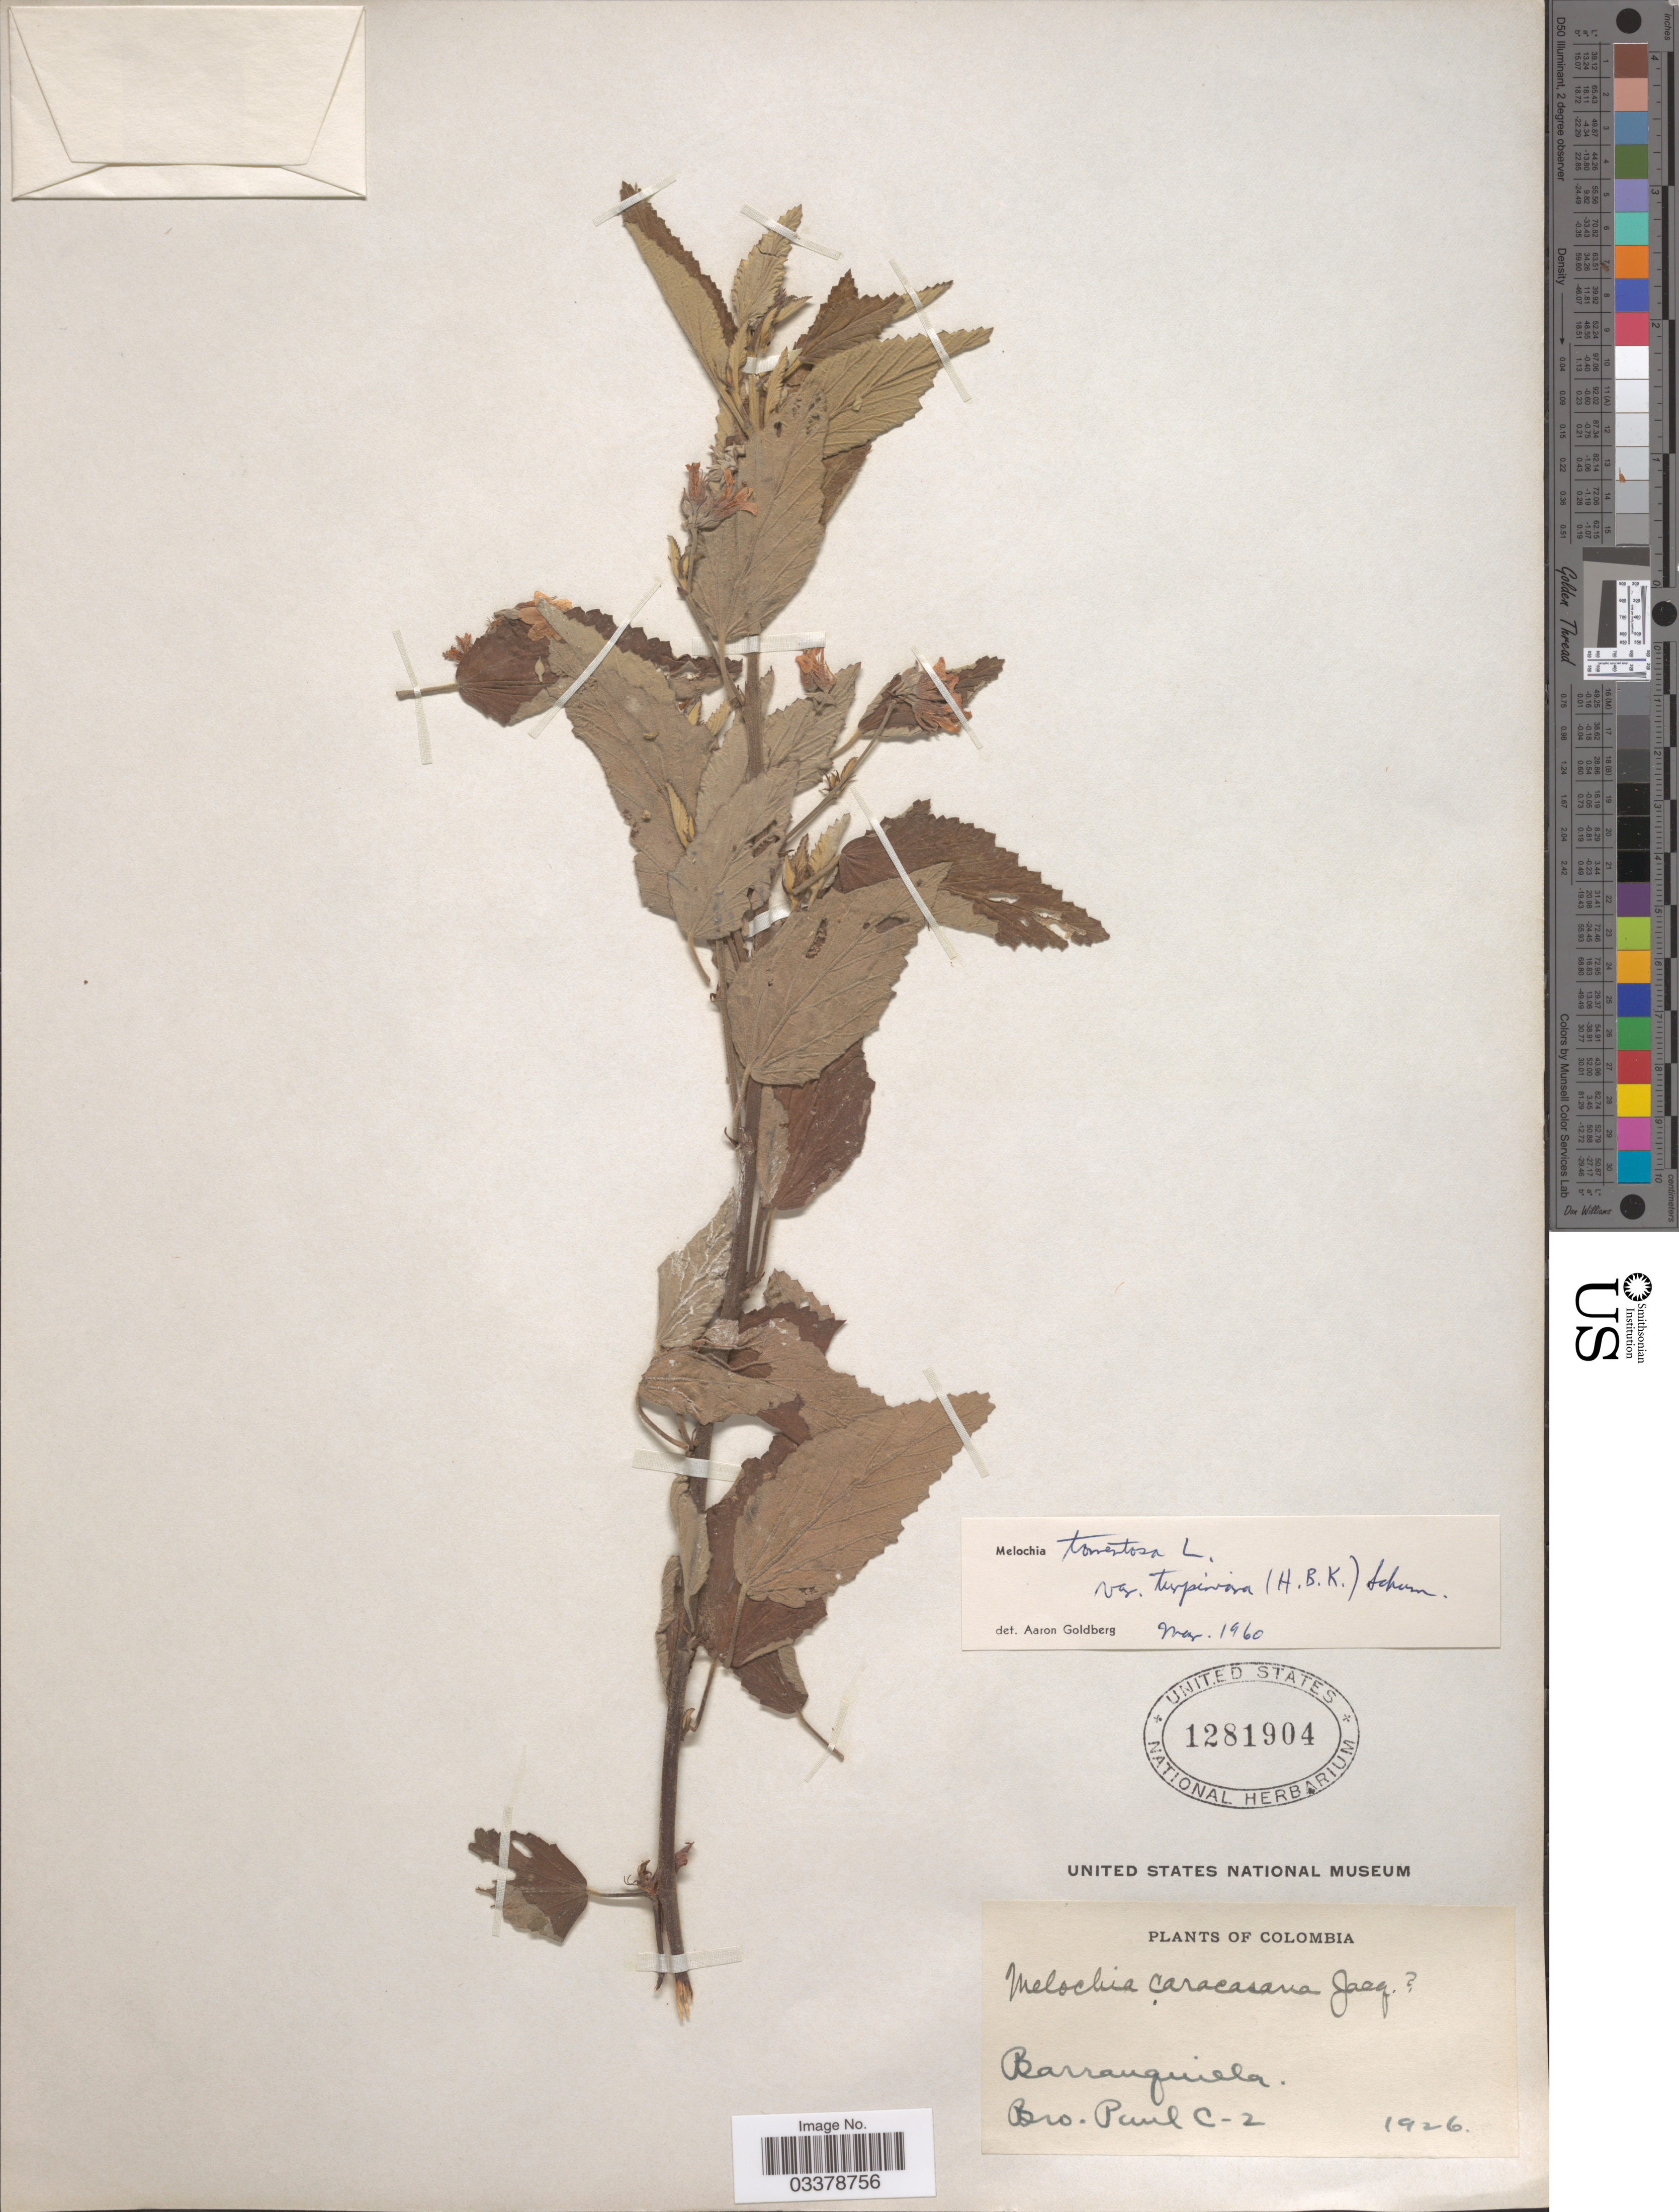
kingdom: Plantae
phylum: Tracheophyta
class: Magnoliopsida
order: Malvales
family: Malvaceae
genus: Melochia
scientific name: Melochia tomentosa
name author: L.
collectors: B. Paul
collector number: C-2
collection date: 1926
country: Colombia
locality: Barranquilla.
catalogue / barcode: US 1281904